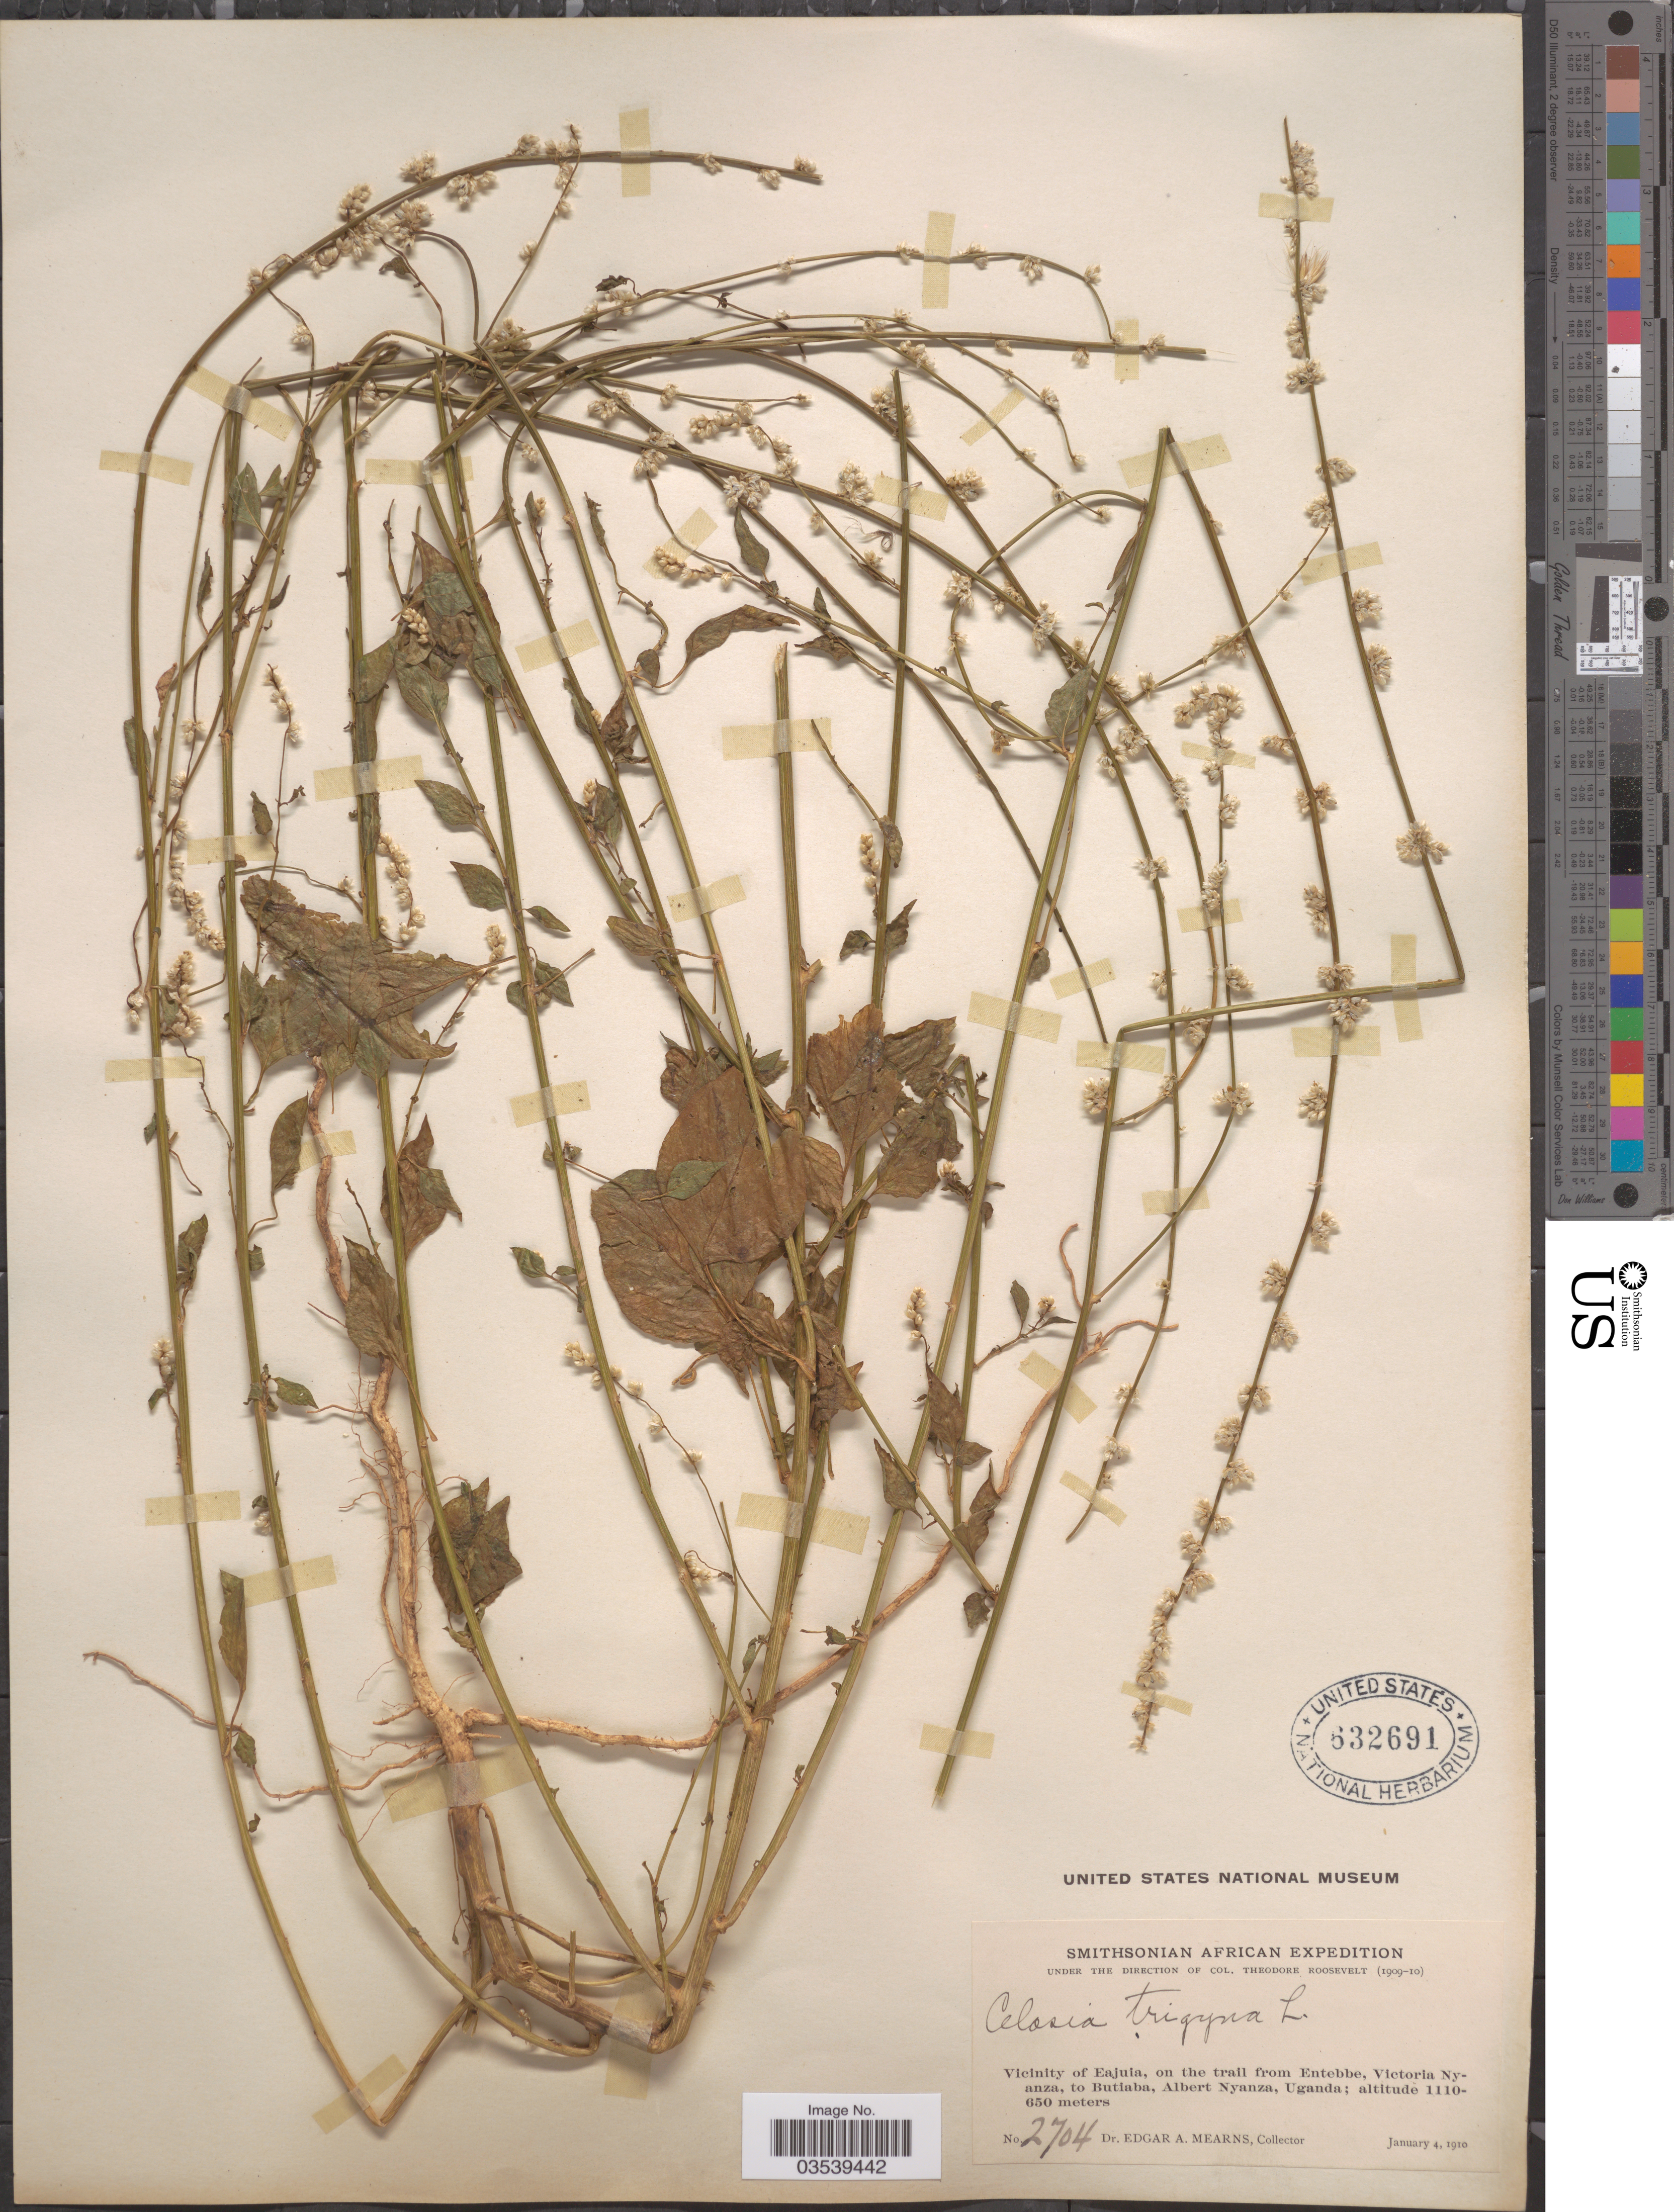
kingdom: Plantae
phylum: Tracheophyta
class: Magnoliopsida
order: Caryophyllales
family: Amaranthaceae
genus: Celosia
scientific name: Celosia trigyna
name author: L.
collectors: E. A. Mearns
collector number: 2704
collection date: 1910-01-04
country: Uganda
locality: Vicinity of Eajuia, on the trail from Entebbe, Victoria Nyanza, to Butiaba, Albert Nyanza.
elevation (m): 650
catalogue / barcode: US 632691